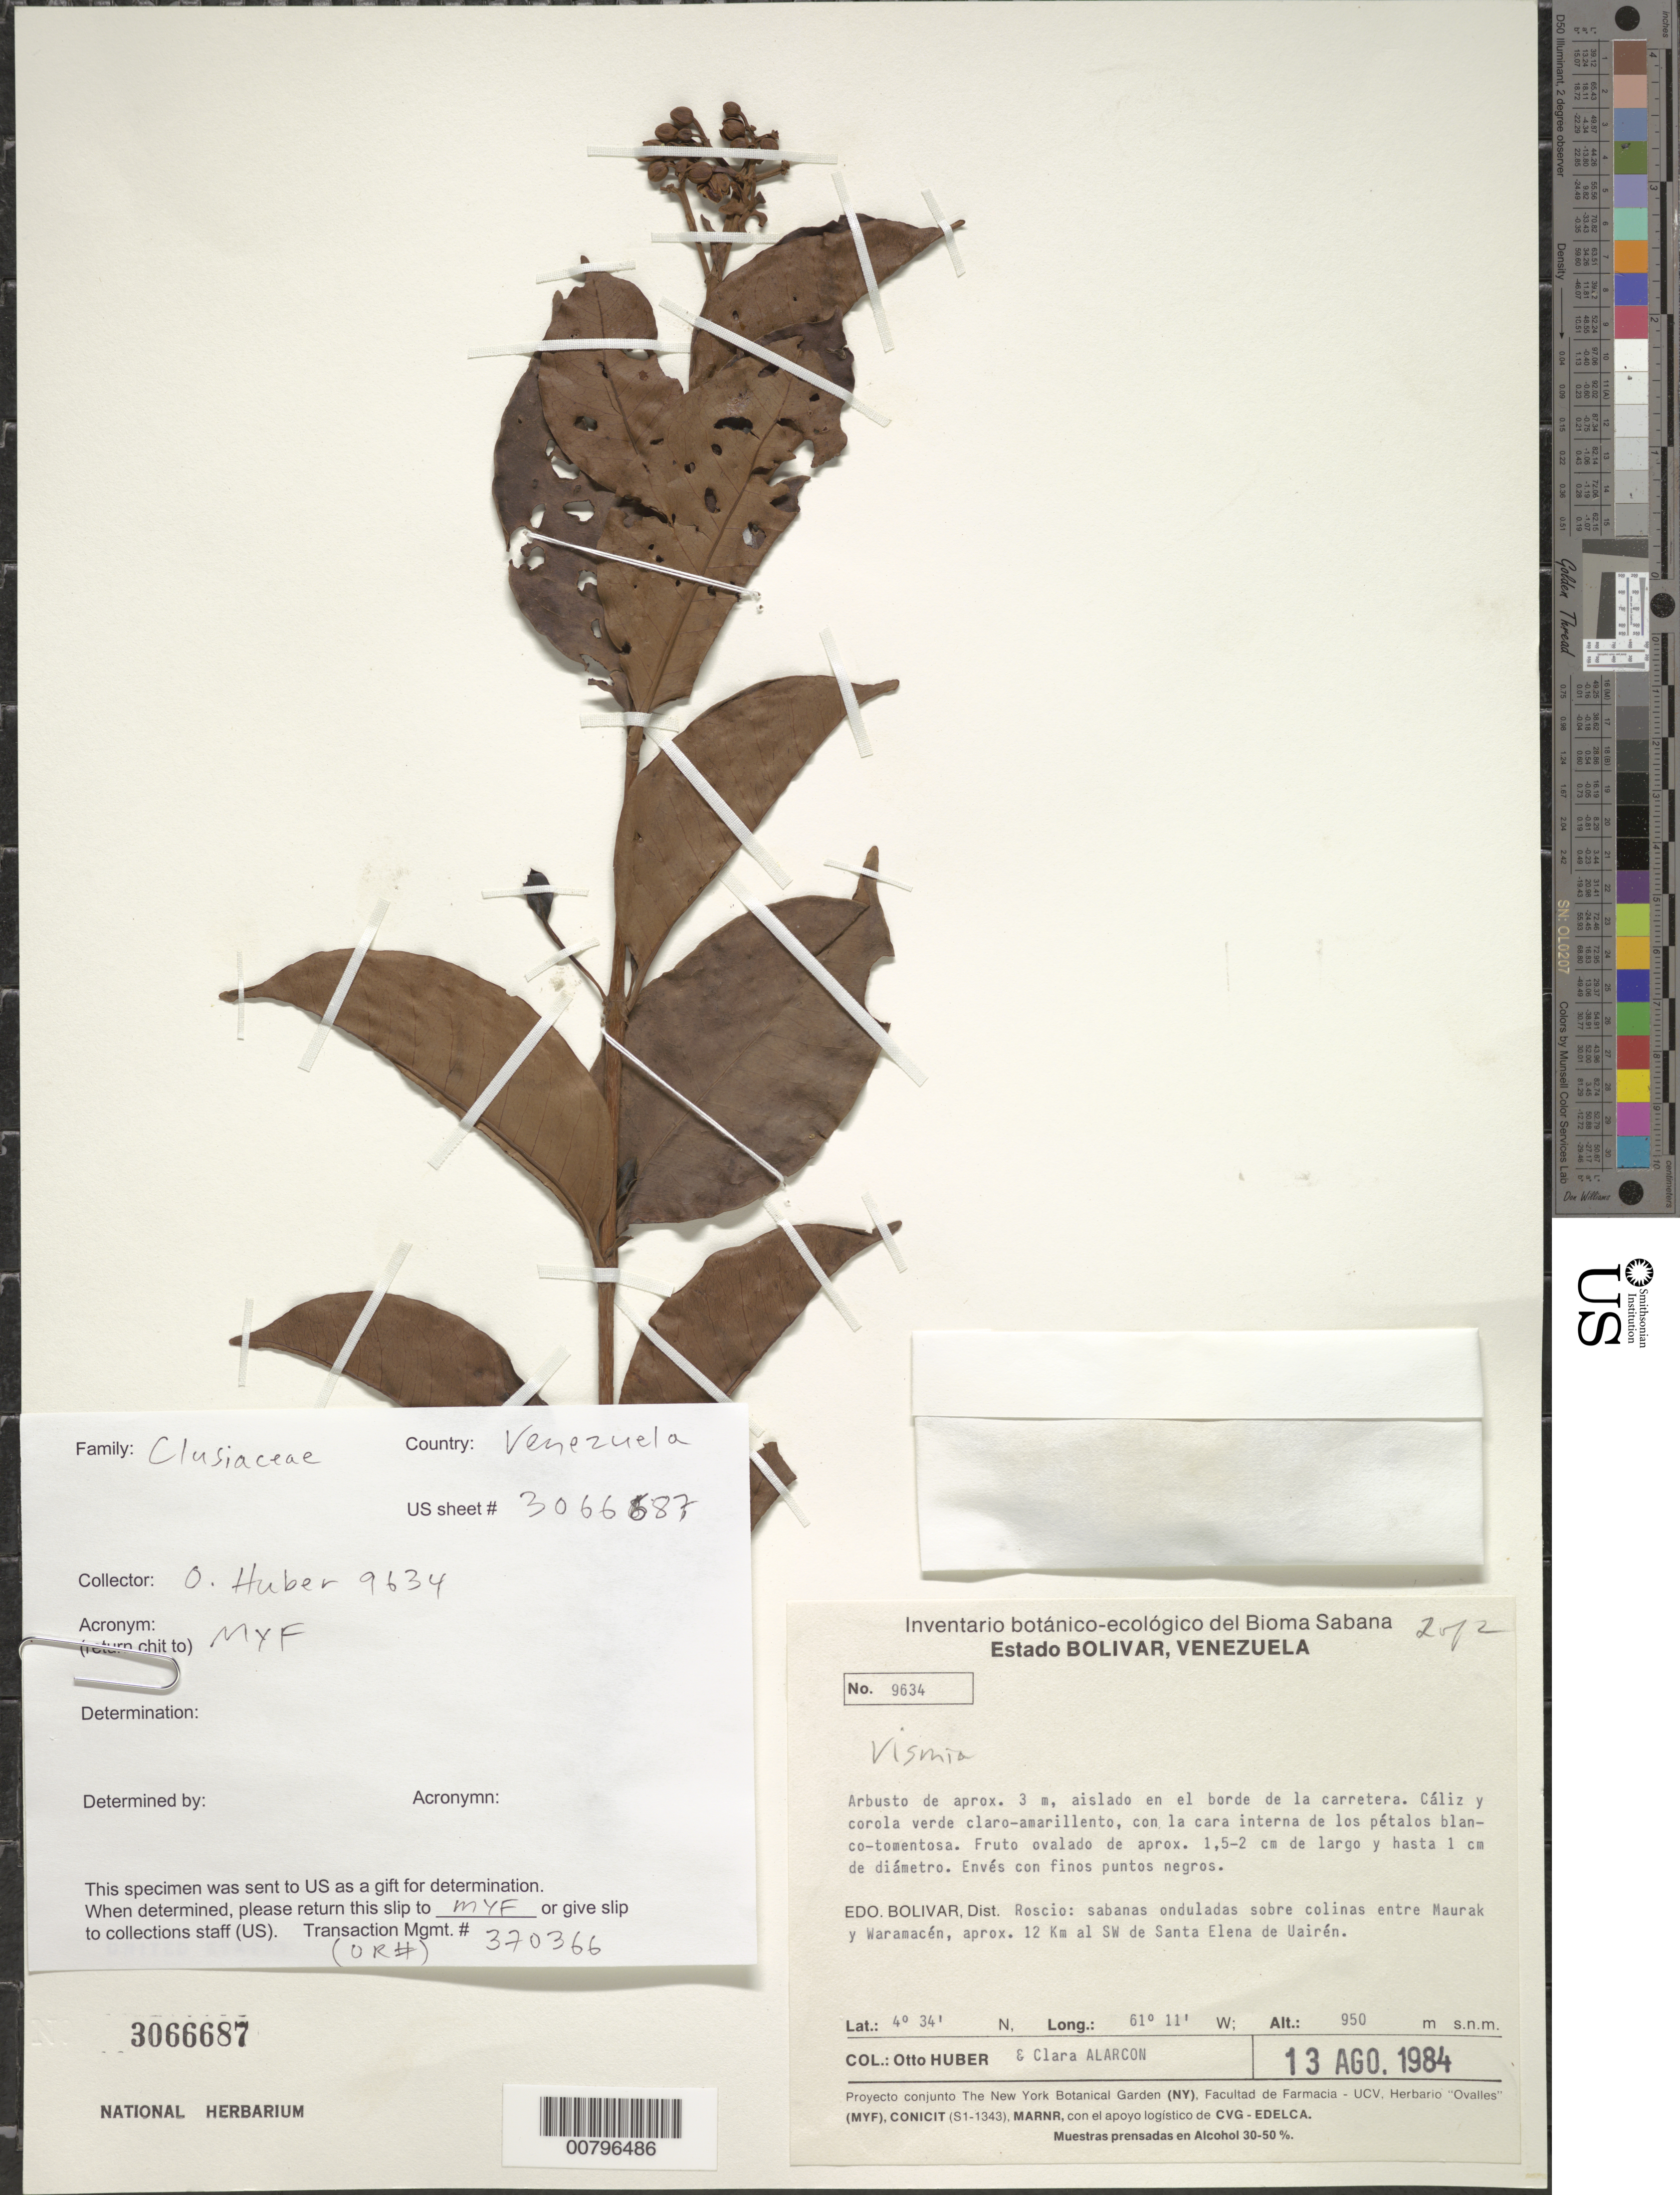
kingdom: Plantae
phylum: Tracheophyta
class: Magnoliopsida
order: Malpighiales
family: Hypericaceae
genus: Vismia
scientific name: Vismia sp.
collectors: O. Huber & C. Alarcon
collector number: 9634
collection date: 1984-08-13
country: Venezuela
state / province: Bolivar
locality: Dist. Roscio: sabanas onduladas sobre colinas entre Maurak y Waramacén, aprox. 12 Km al SW de Santa Elena de Uairén.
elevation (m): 950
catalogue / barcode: US 3066687